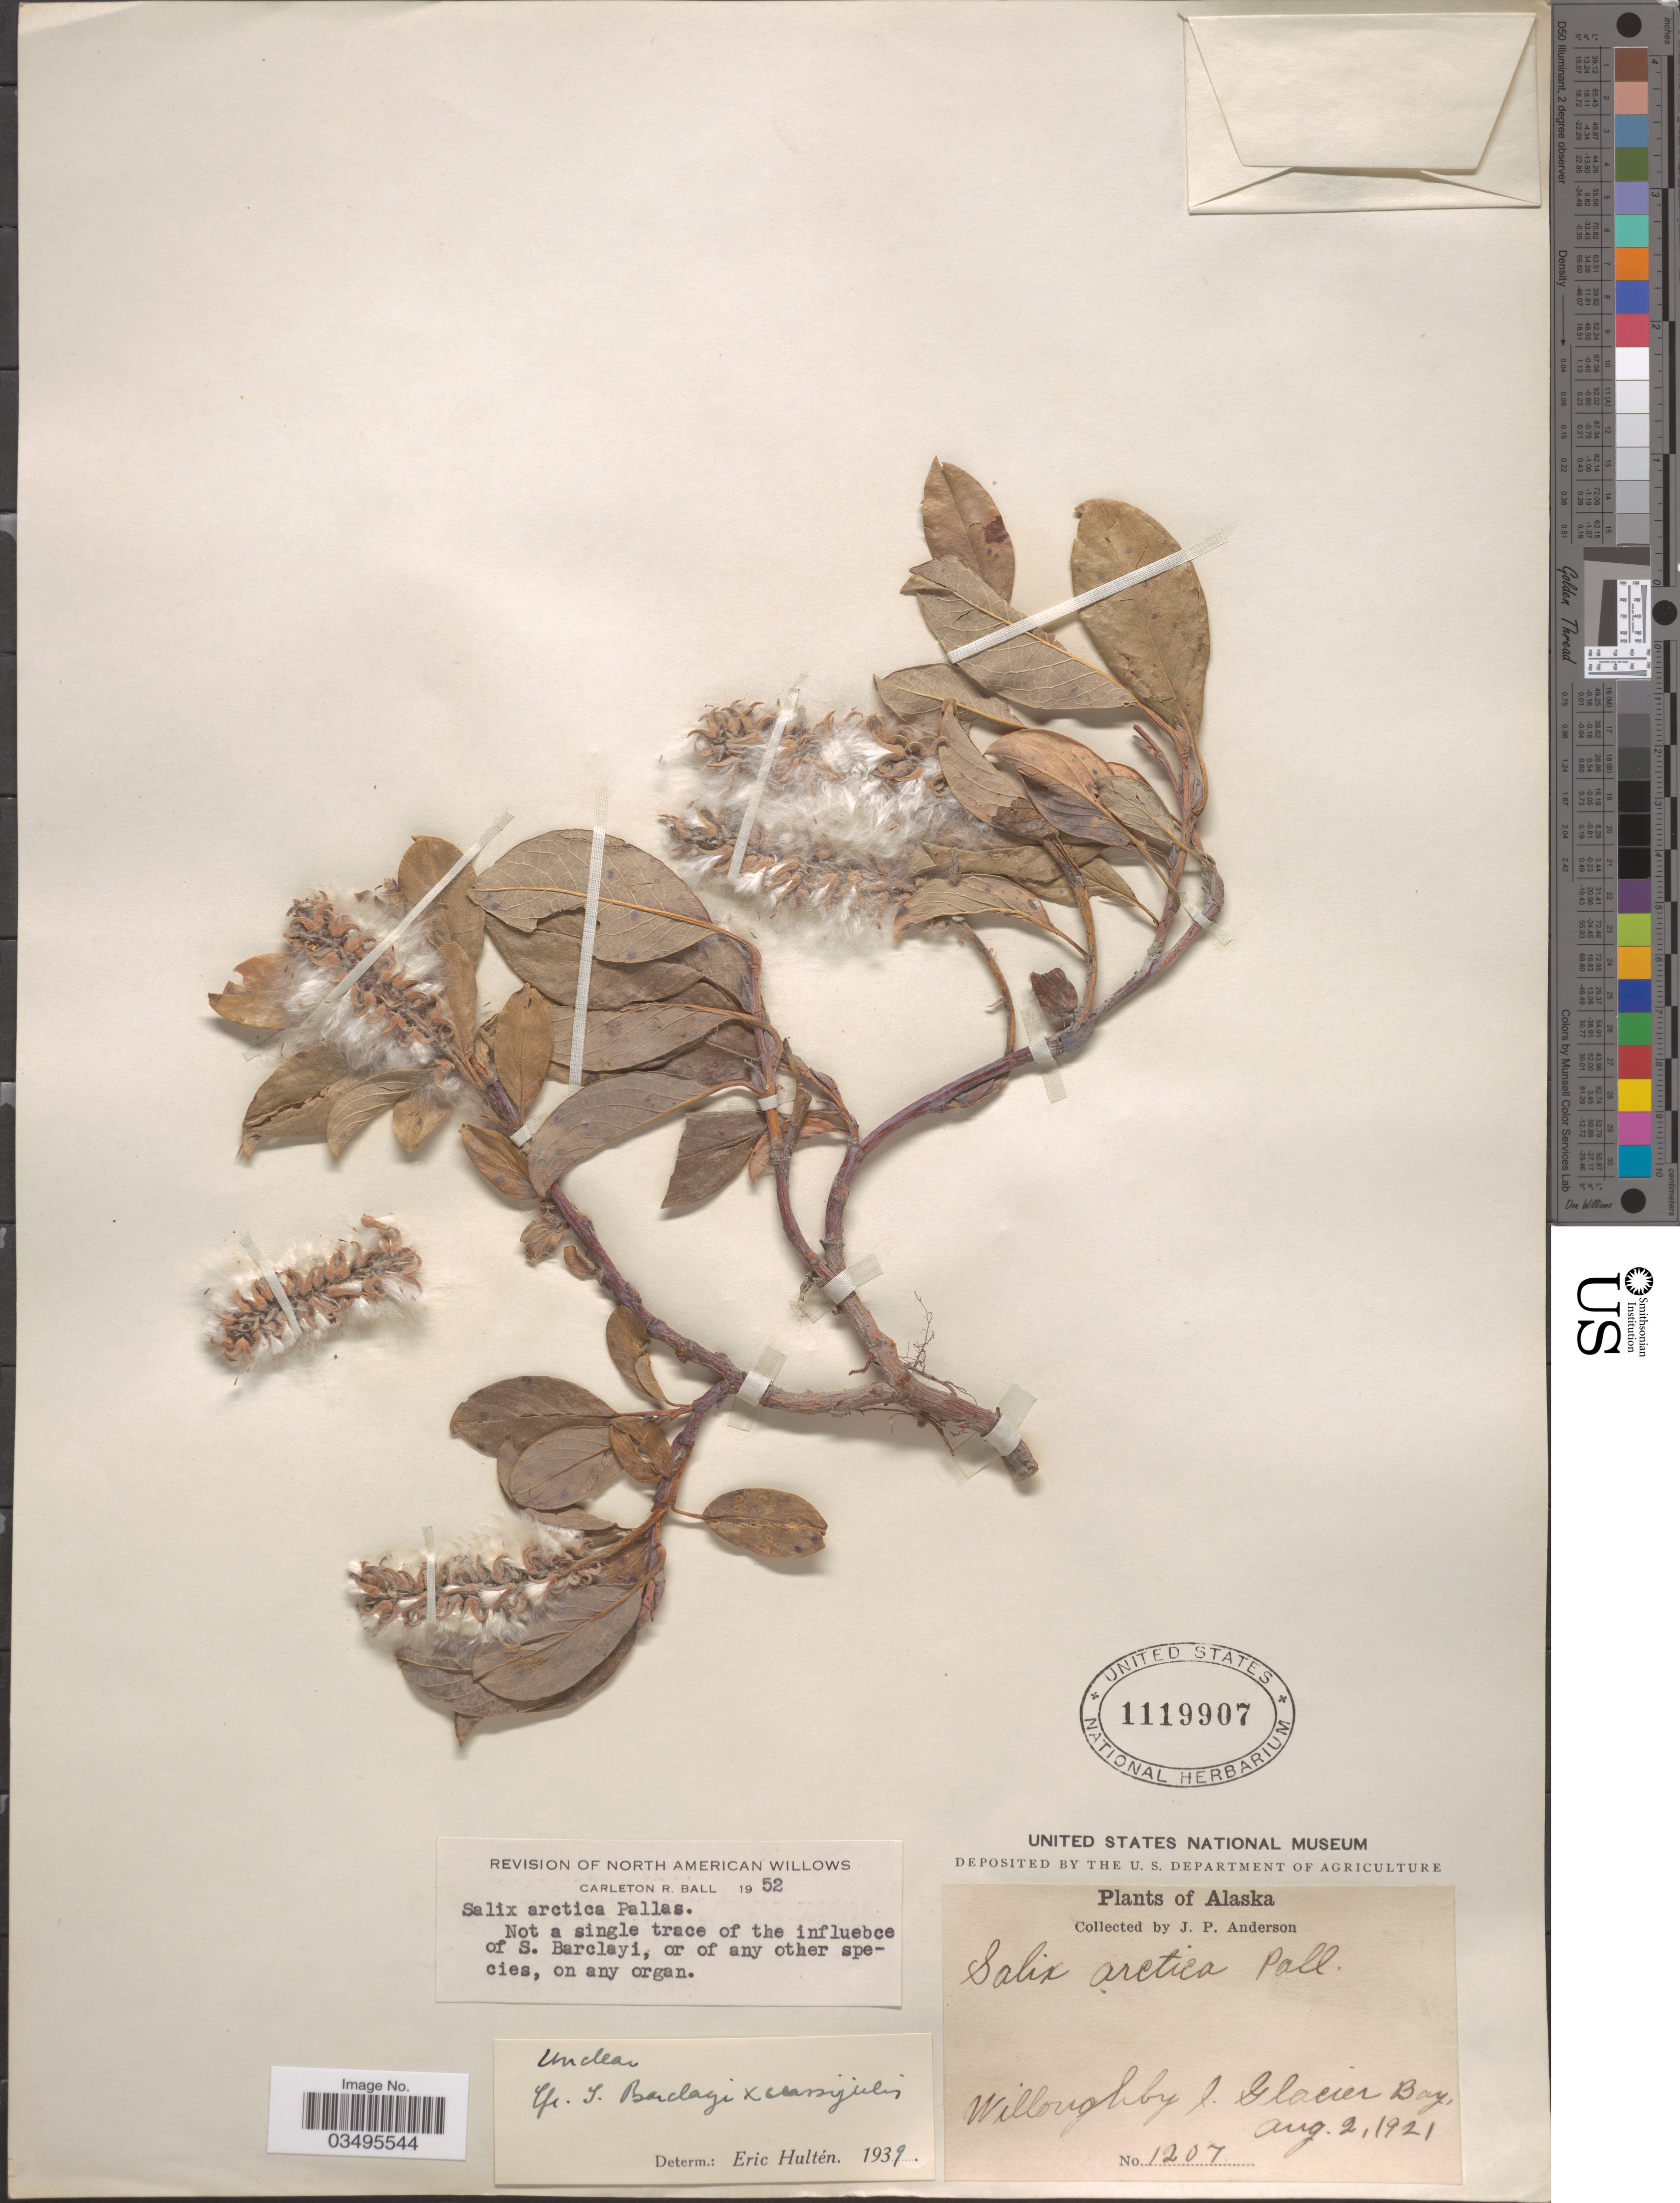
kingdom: Plantae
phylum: Tracheophyta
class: Magnoliopsida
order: Malpighiales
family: Salicaceae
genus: Salix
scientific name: Salix arctica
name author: Pall.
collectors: J. P. Anderson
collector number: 1207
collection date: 1921-08-02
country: United States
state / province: Alaska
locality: Willoughby I. Glacier Bay.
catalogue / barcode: US 1119907